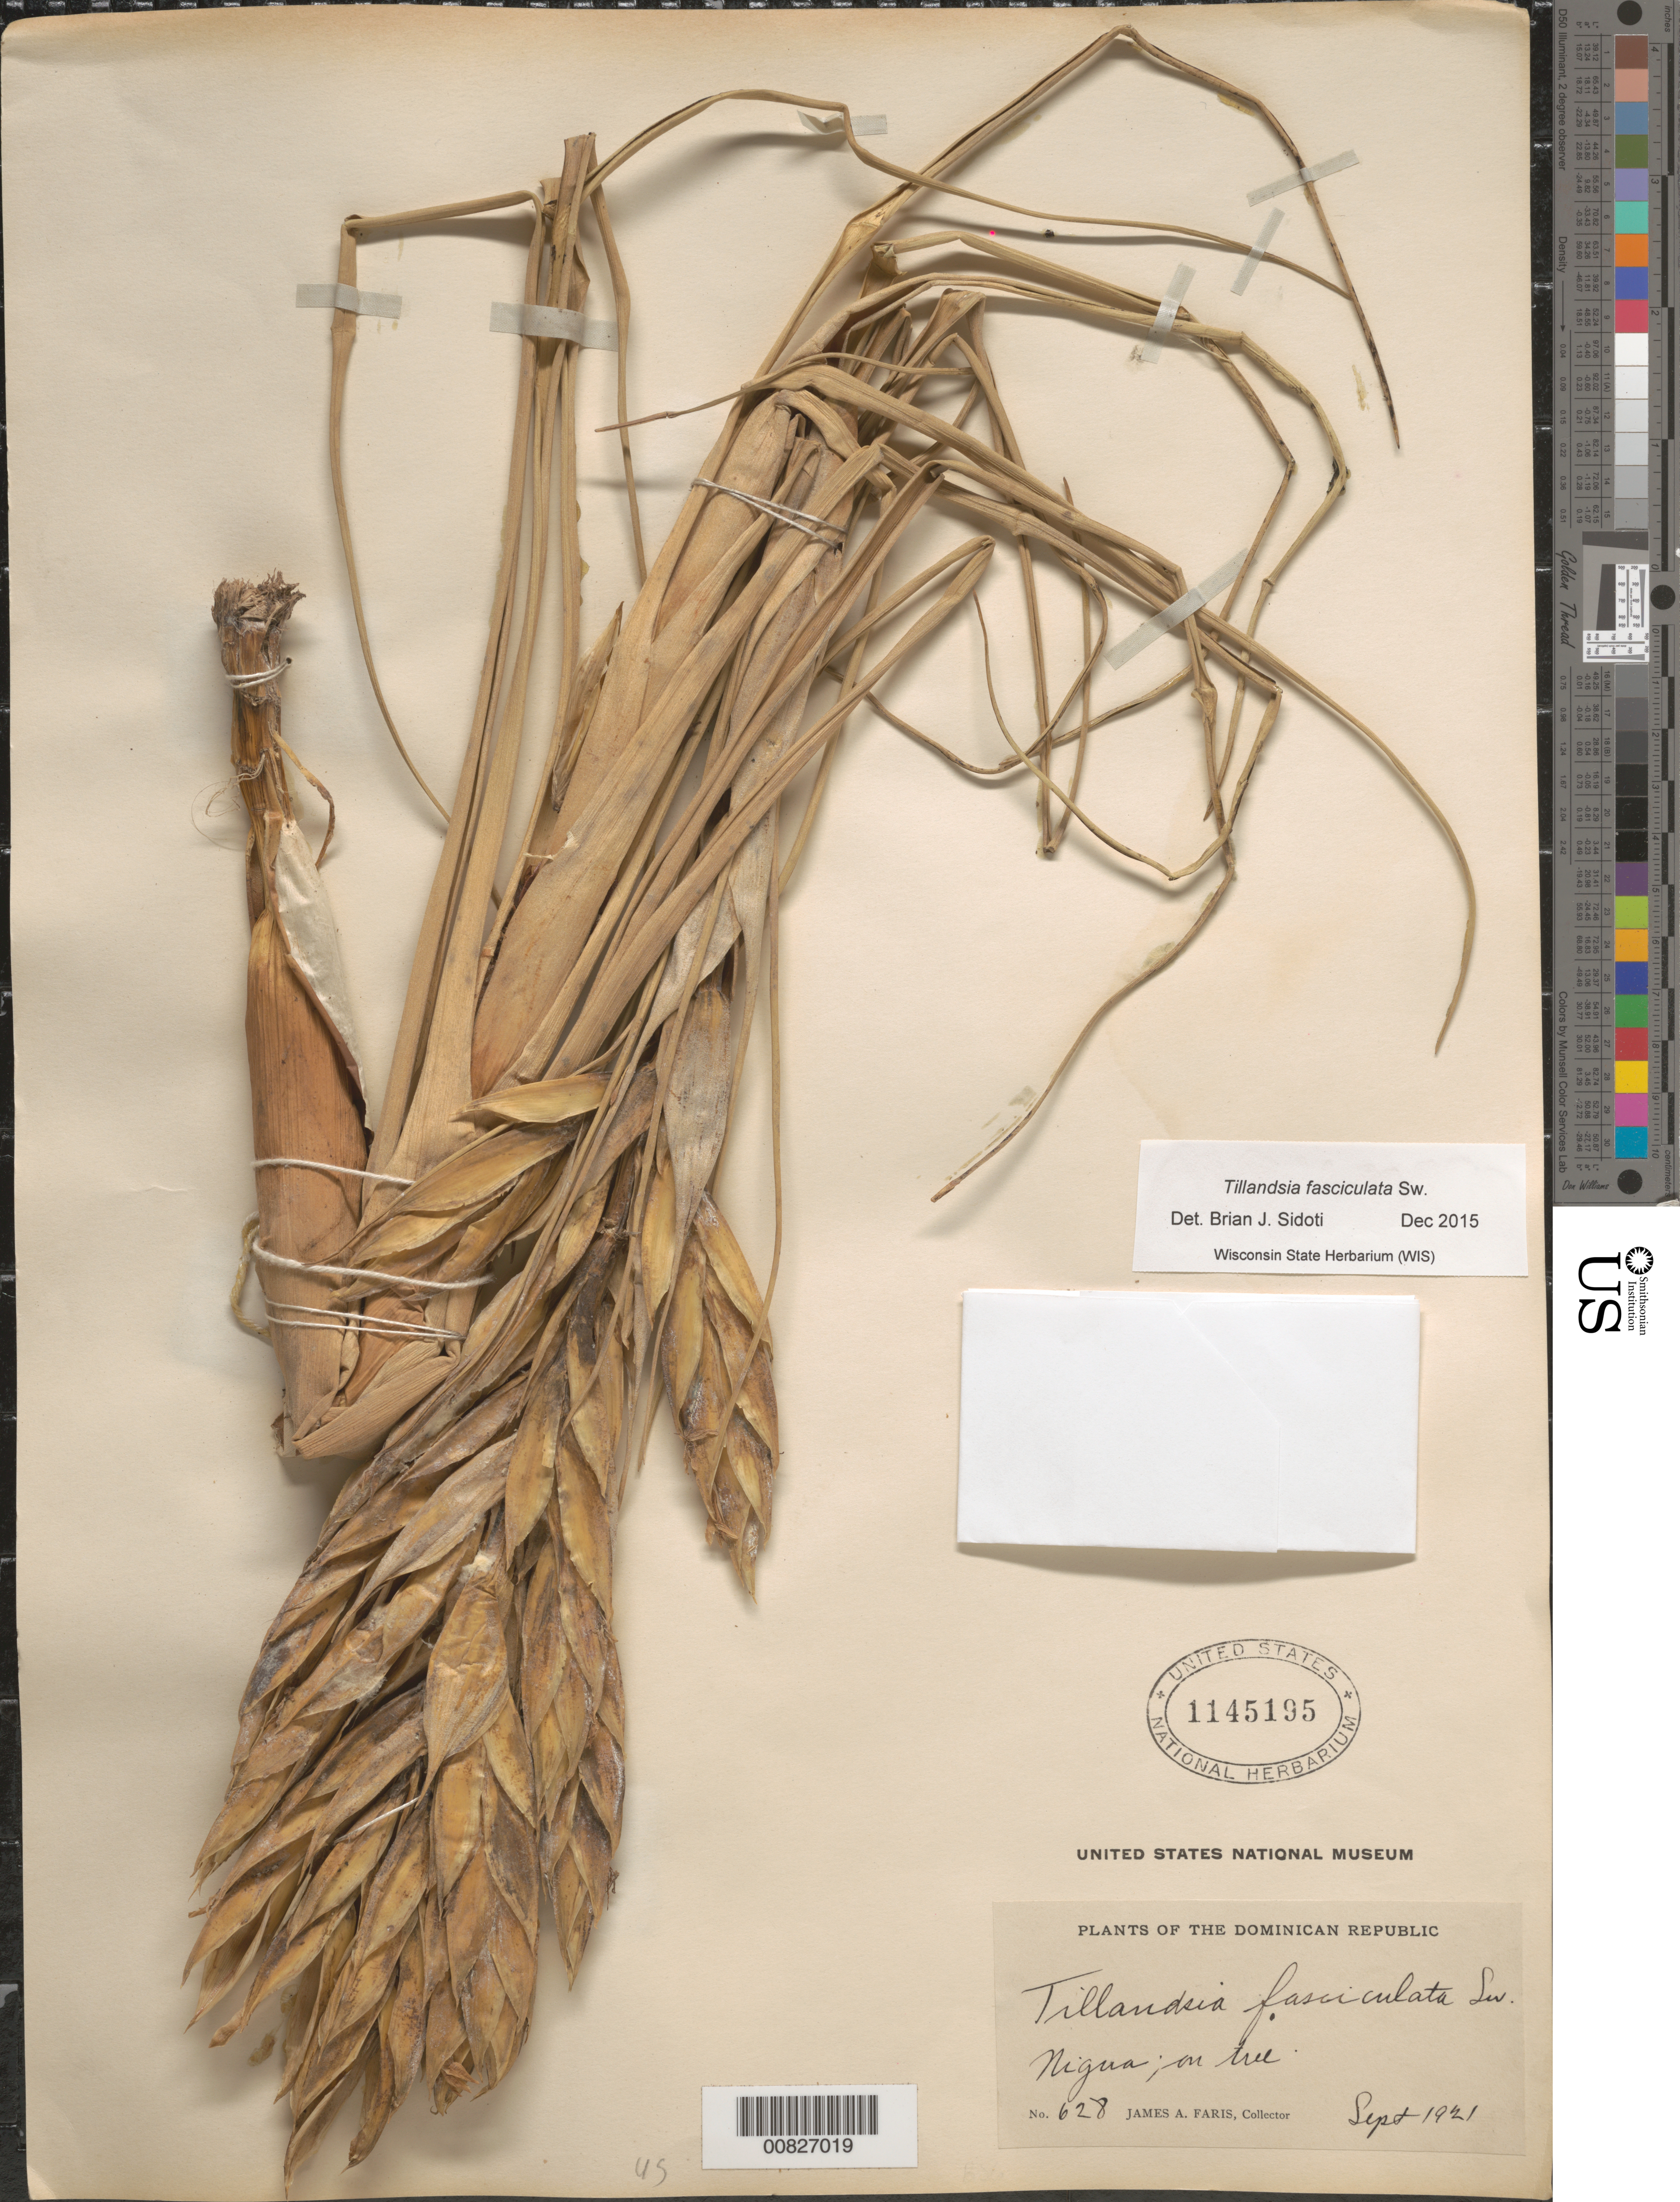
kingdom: Plantae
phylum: Tracheophyta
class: Liliopsida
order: Poales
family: Bromeliaceae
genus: Tillandsia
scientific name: Tillandsia fasciculata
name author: Sw.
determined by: Sidoti, B. J.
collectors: J. Faris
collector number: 628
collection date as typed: Sep 1921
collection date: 1921-09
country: Dominican Republic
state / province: San Cristóbal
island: Hispaniola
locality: Nigua.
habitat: On tree.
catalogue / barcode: US 1145195